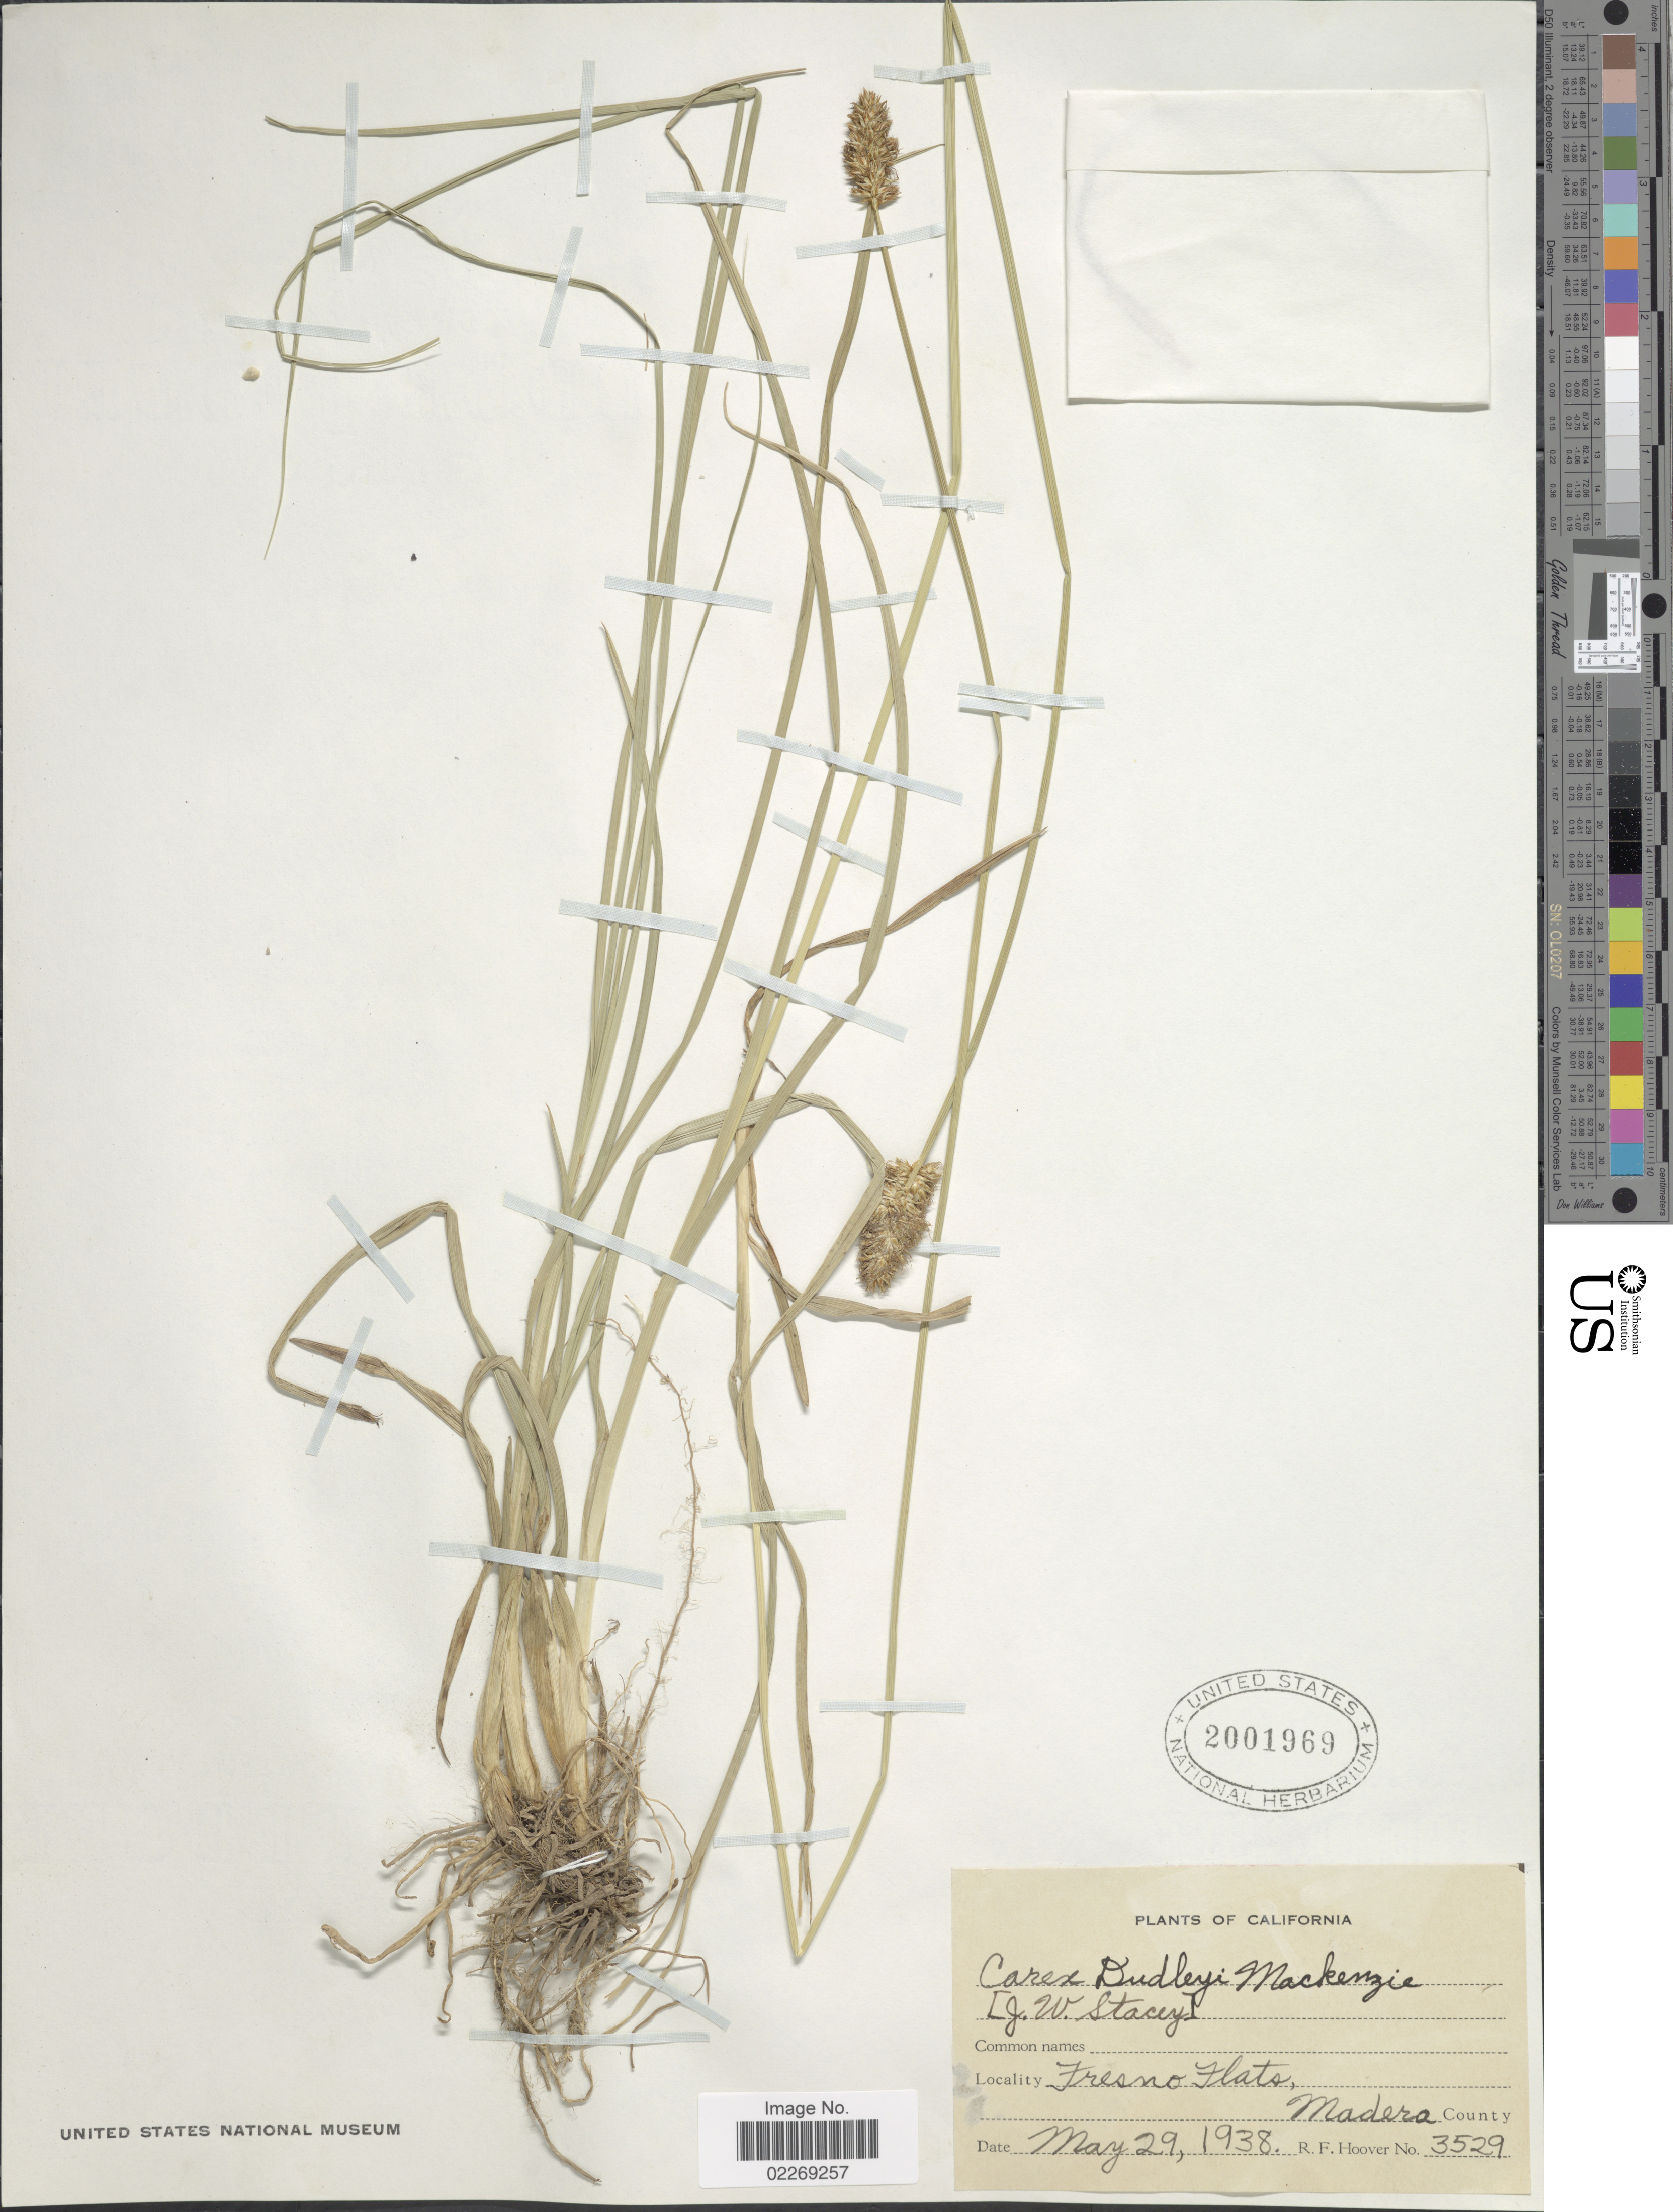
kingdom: Plantae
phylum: Tracheophyta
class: Liliopsida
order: Poales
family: Cyperaceae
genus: Carex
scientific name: Carex densa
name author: (L.H. Bailey) L.H. Bailey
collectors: R. F. Hoover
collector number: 3529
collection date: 1938-05-29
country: United States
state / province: California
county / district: Madera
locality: Fresno Flats, Madera County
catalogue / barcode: US 2001969